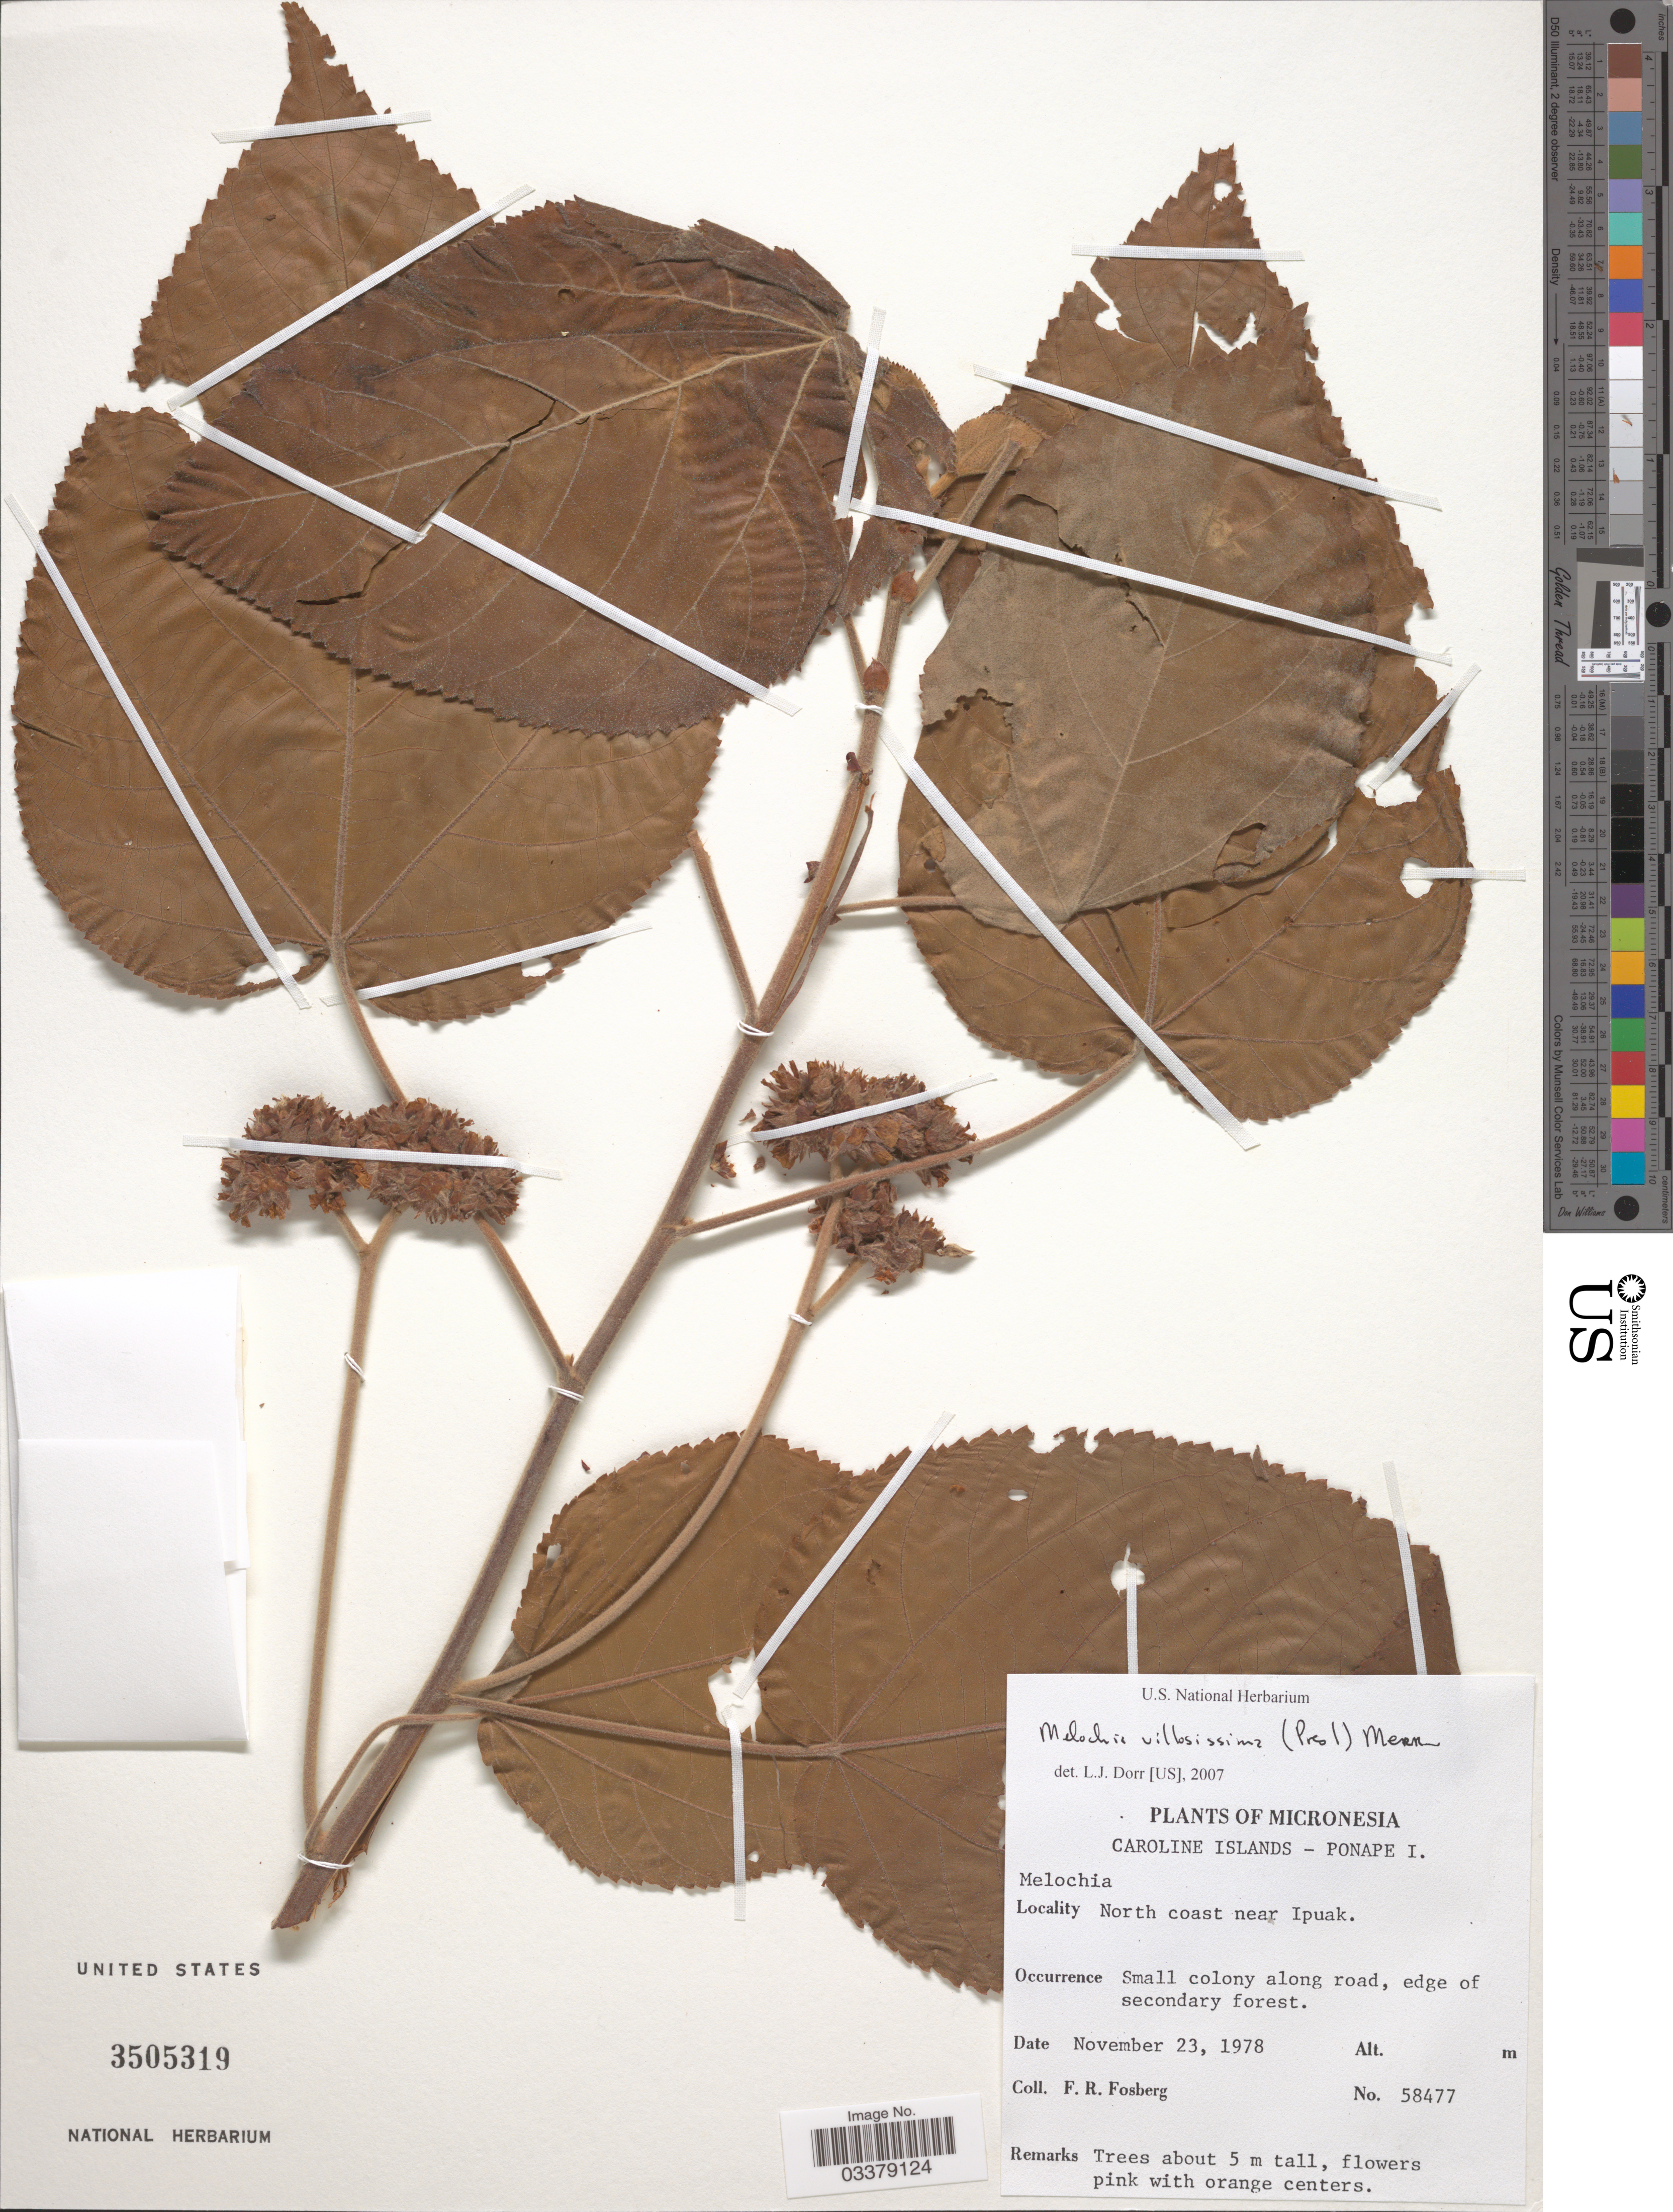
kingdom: Plantae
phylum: Tracheophyta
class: Magnoliopsida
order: Malvales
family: Malvaceae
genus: Melochia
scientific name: Melochia villosissima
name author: (C. Presl) Merr.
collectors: F. R. Fosberg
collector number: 58477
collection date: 1978-11-23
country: Micronesia, Federated States of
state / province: Pohnpei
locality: Micronesia. Caroline Islands - Ponape I. North coast near Ipuak.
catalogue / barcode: US 3505319